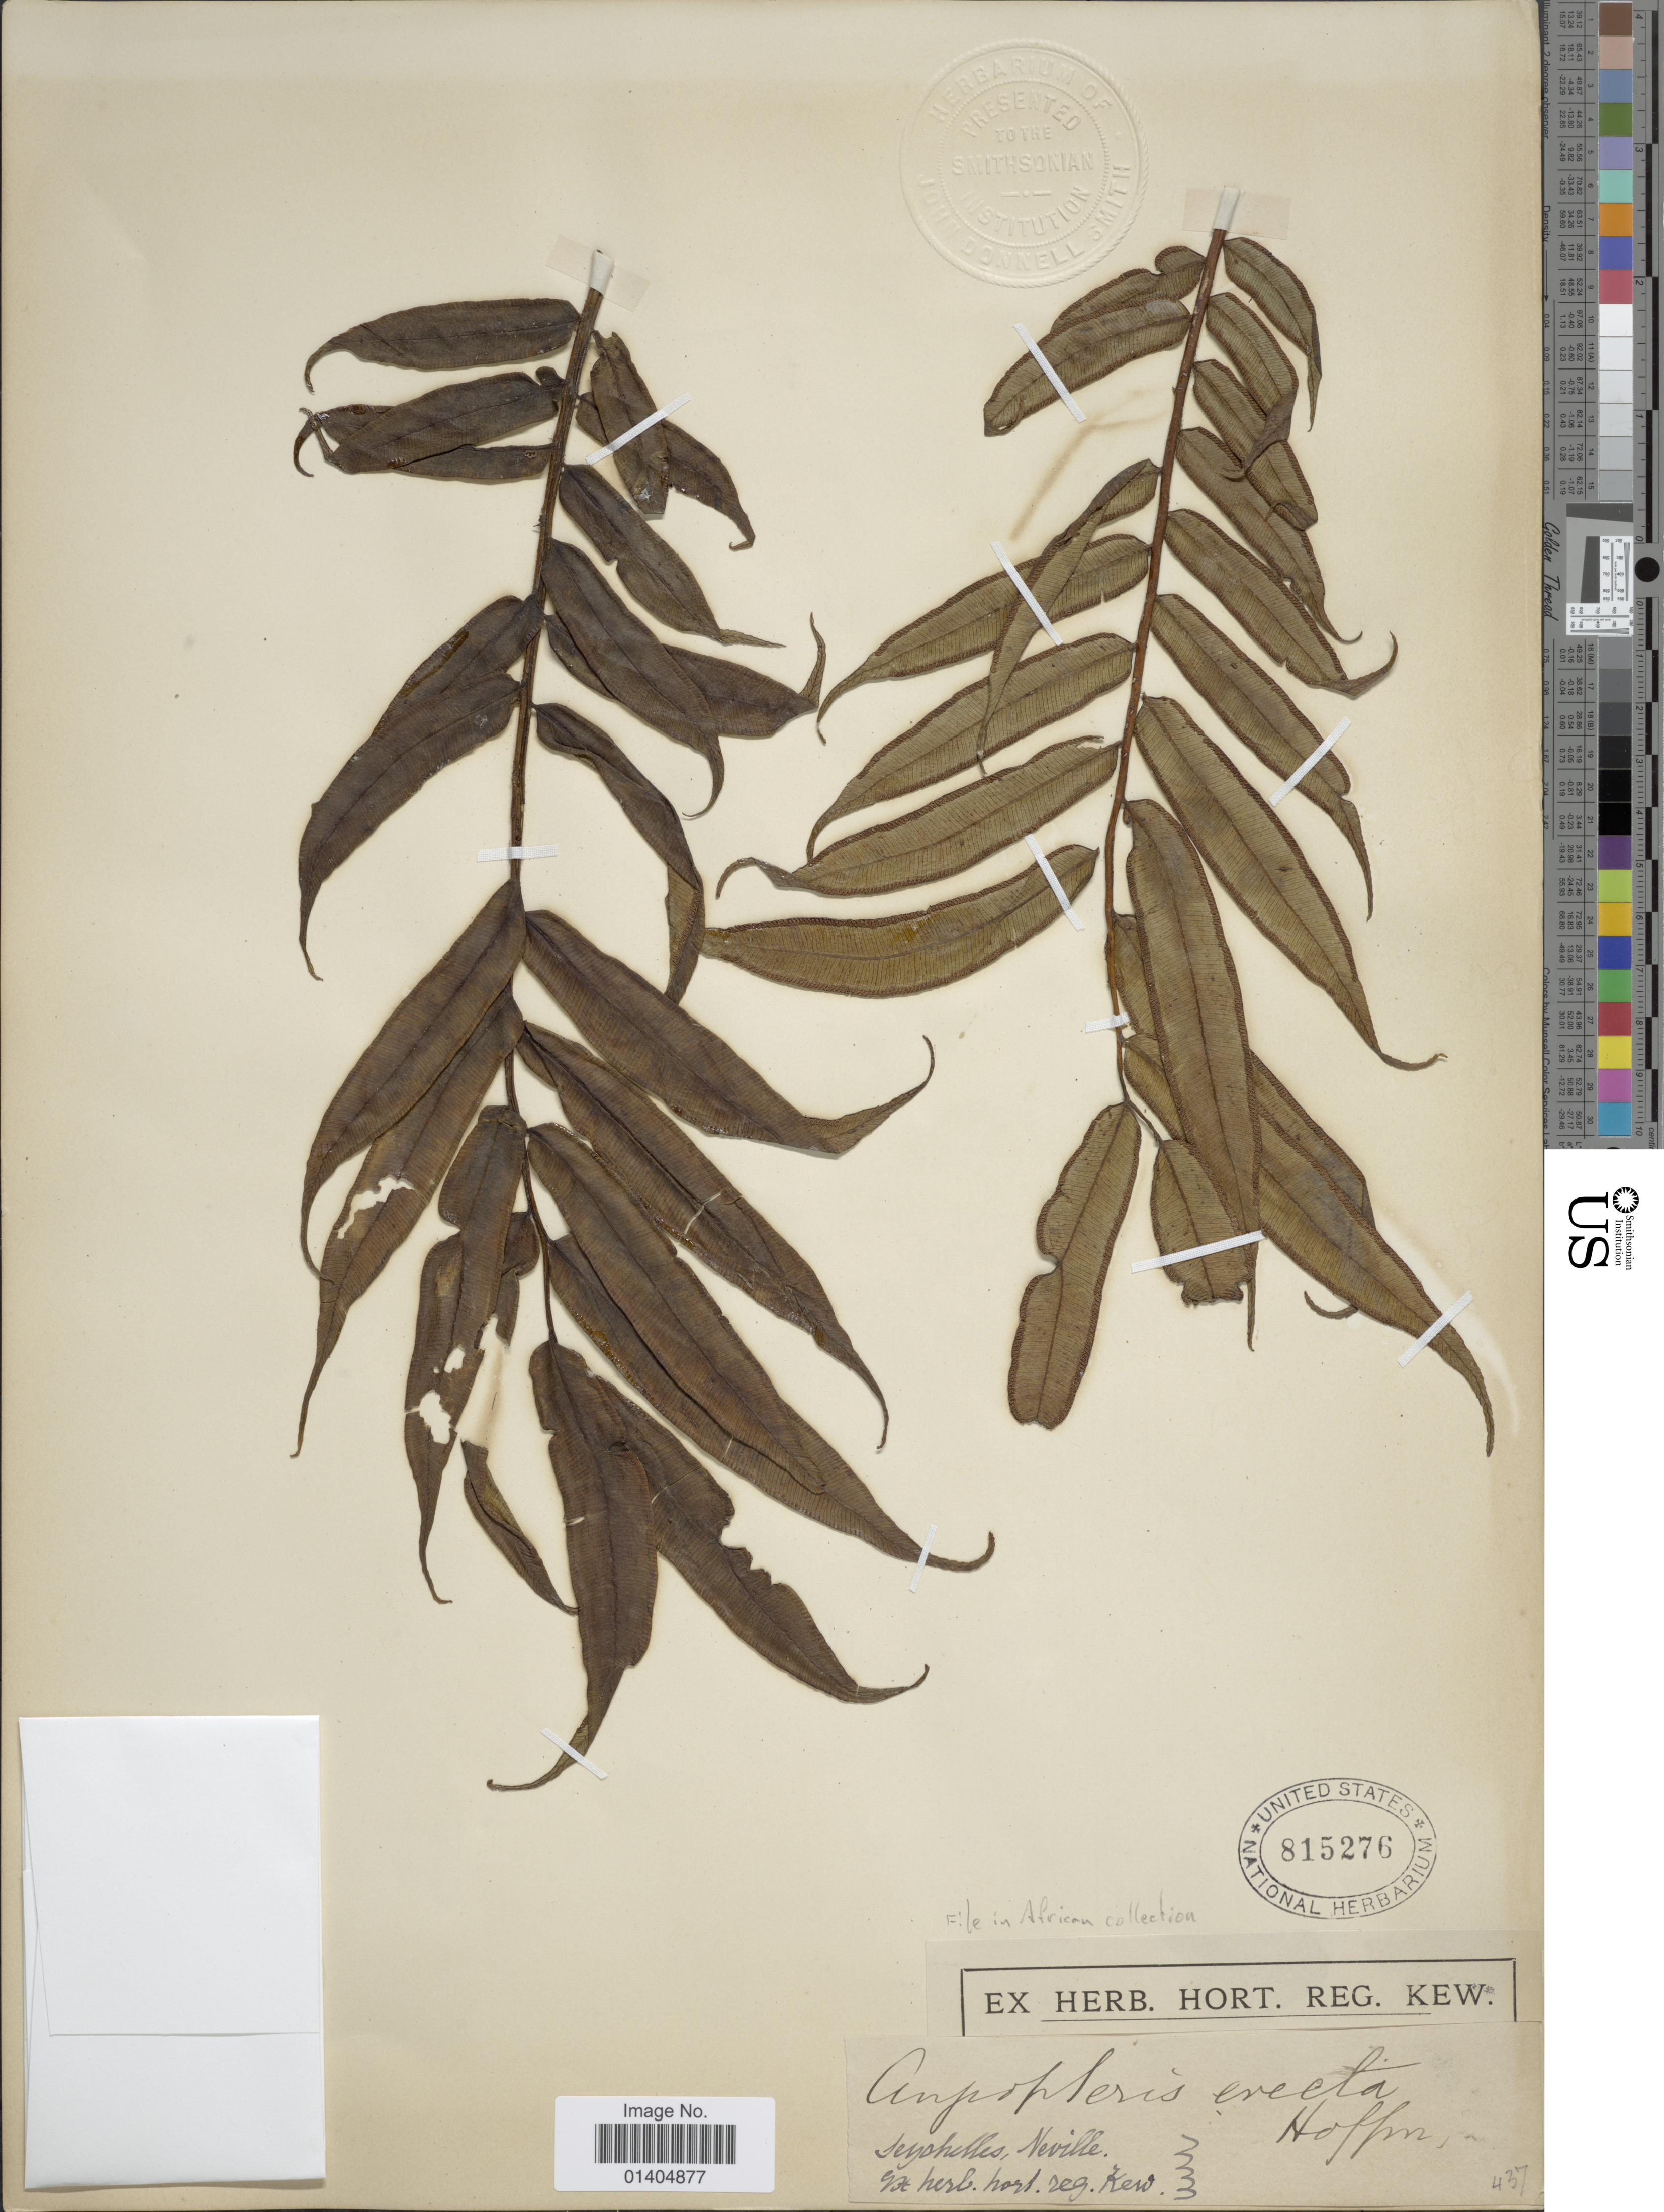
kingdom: Plantae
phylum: Tracheophyta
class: Polypodiopsida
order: Marattiales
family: Marattiaceae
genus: Angiopteris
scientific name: Angiopteris evecta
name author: (G. Forst.) Hoffm.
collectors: -- Hoffman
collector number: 437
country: Seychelles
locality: Neville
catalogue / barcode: US 815276